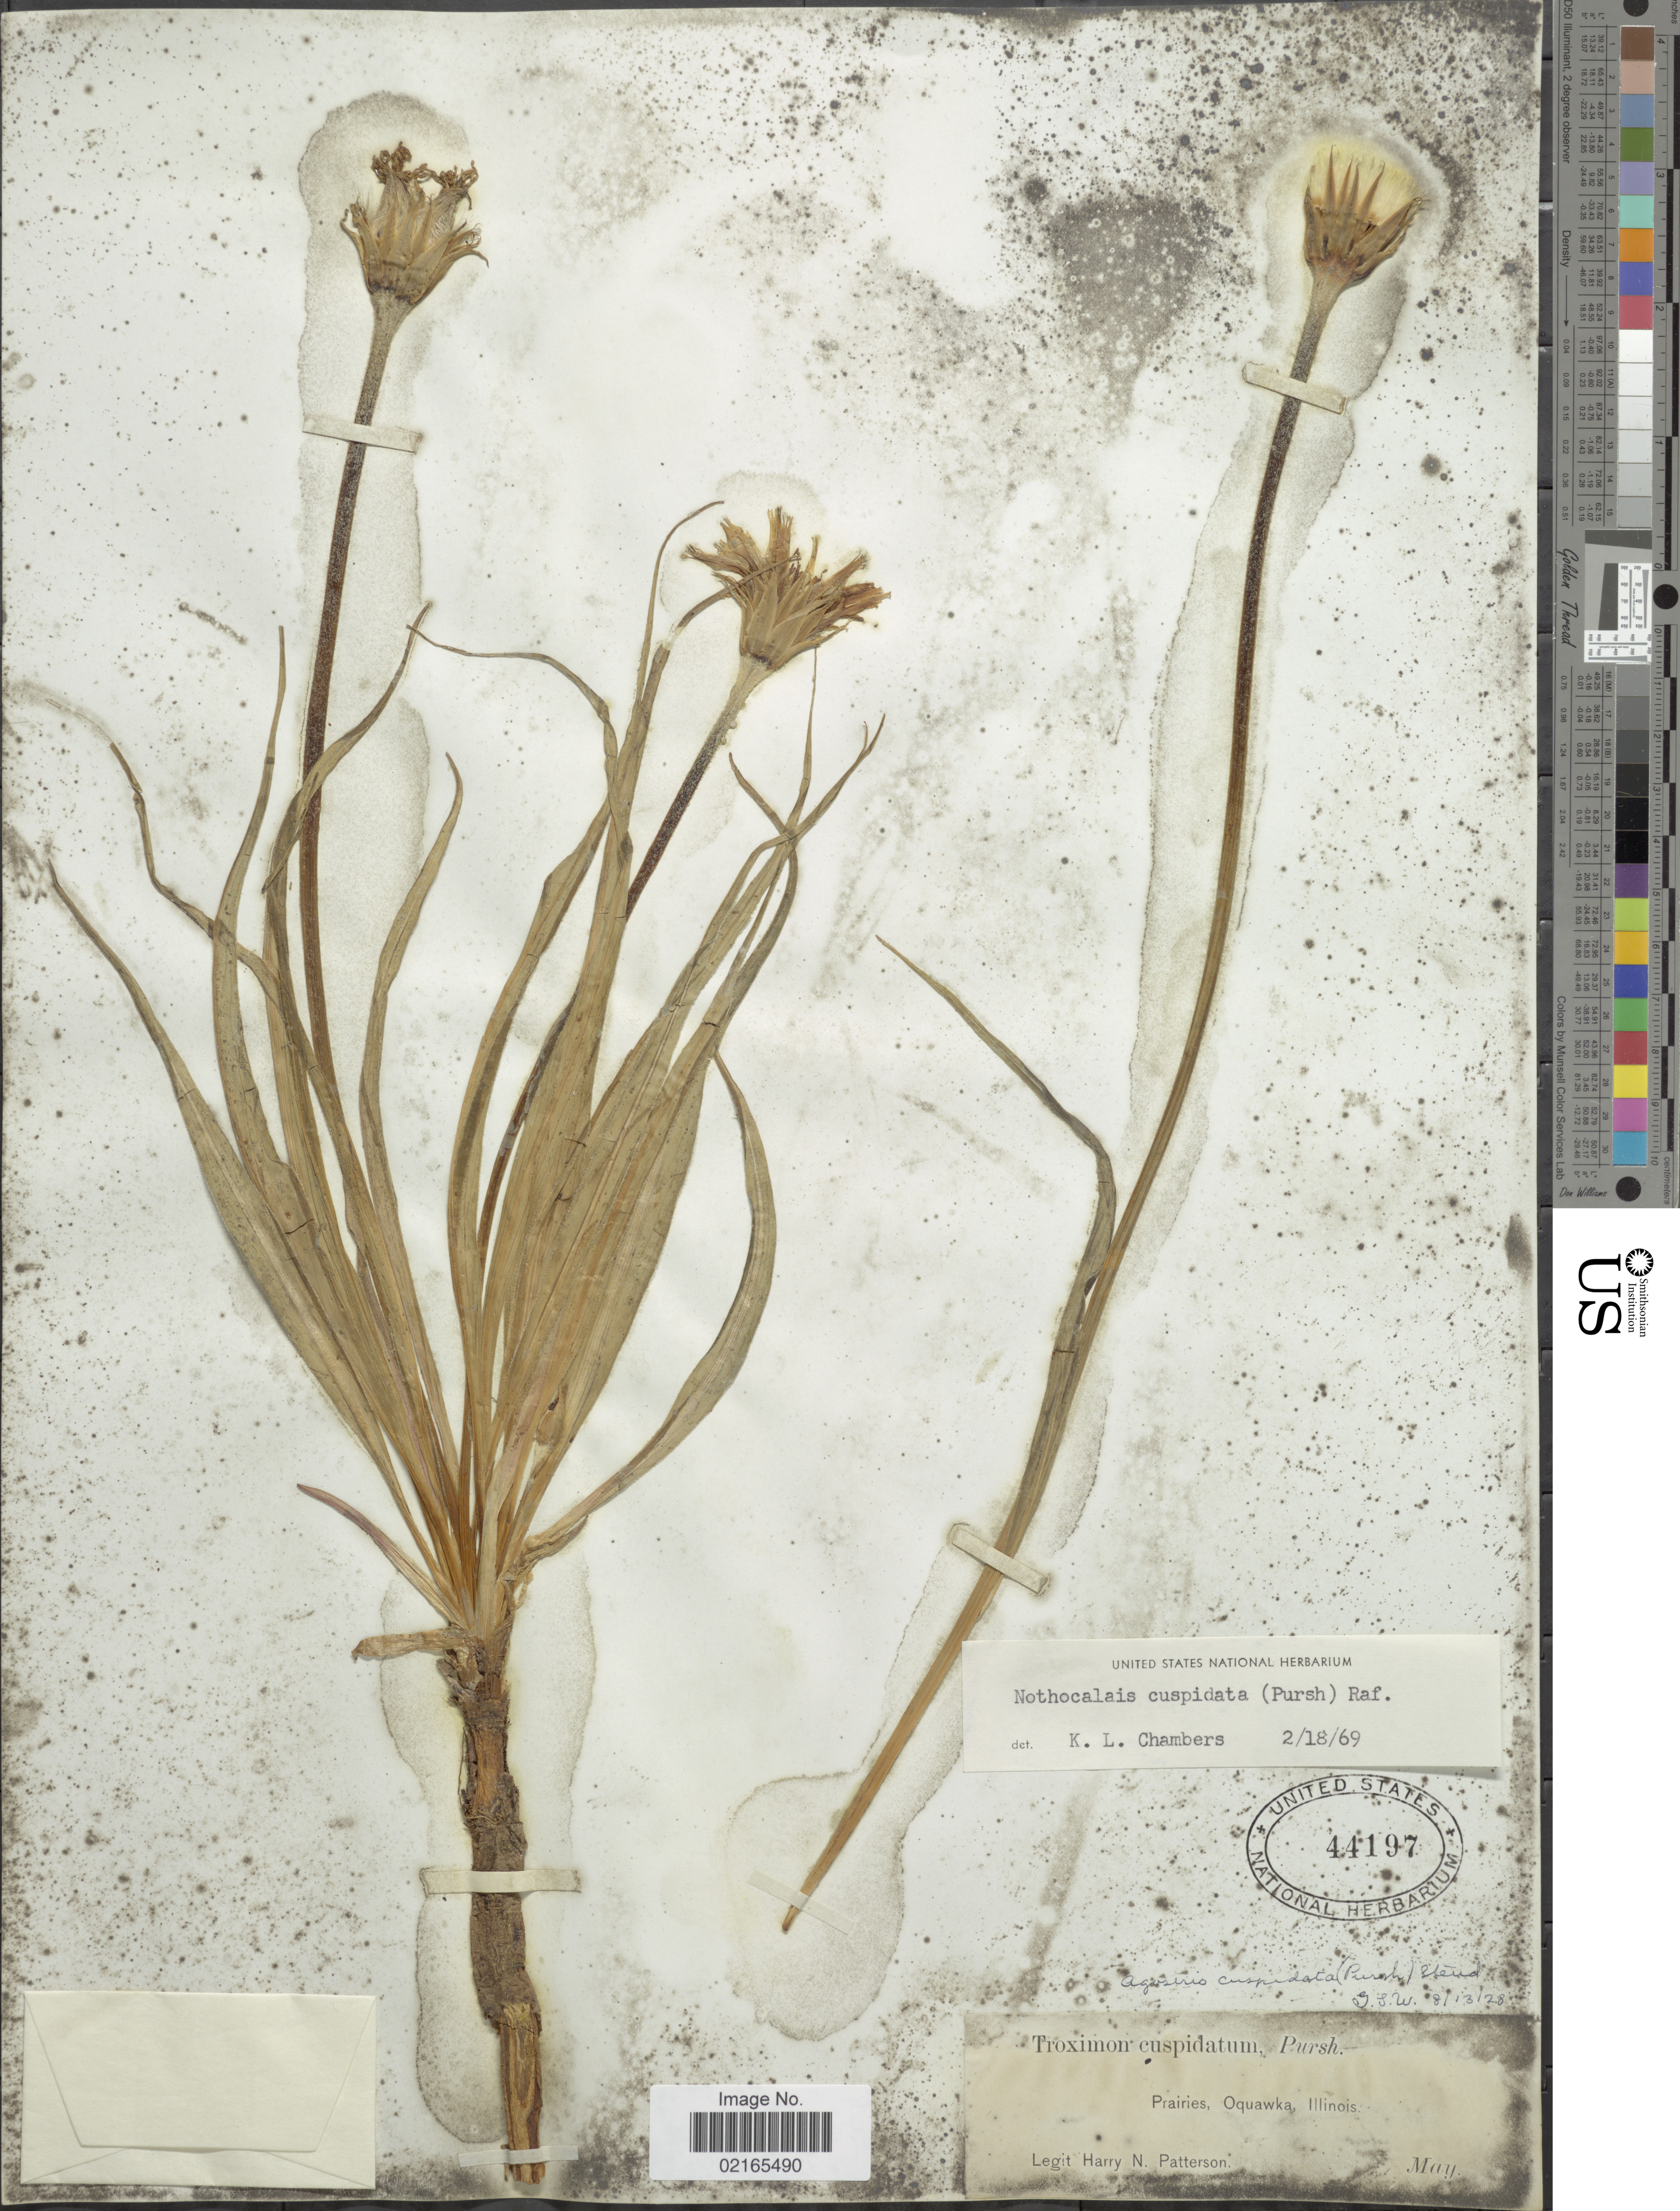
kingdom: Plantae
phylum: Tracheophyta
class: Magnoliopsida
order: Asterales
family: Asteraceae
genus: Nothocalais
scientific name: Nothocalais cuspidata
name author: (Pursh) Greene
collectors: H. N. Patterson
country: United States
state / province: Illinois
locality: Prairies, Oquawka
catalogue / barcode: US 44197